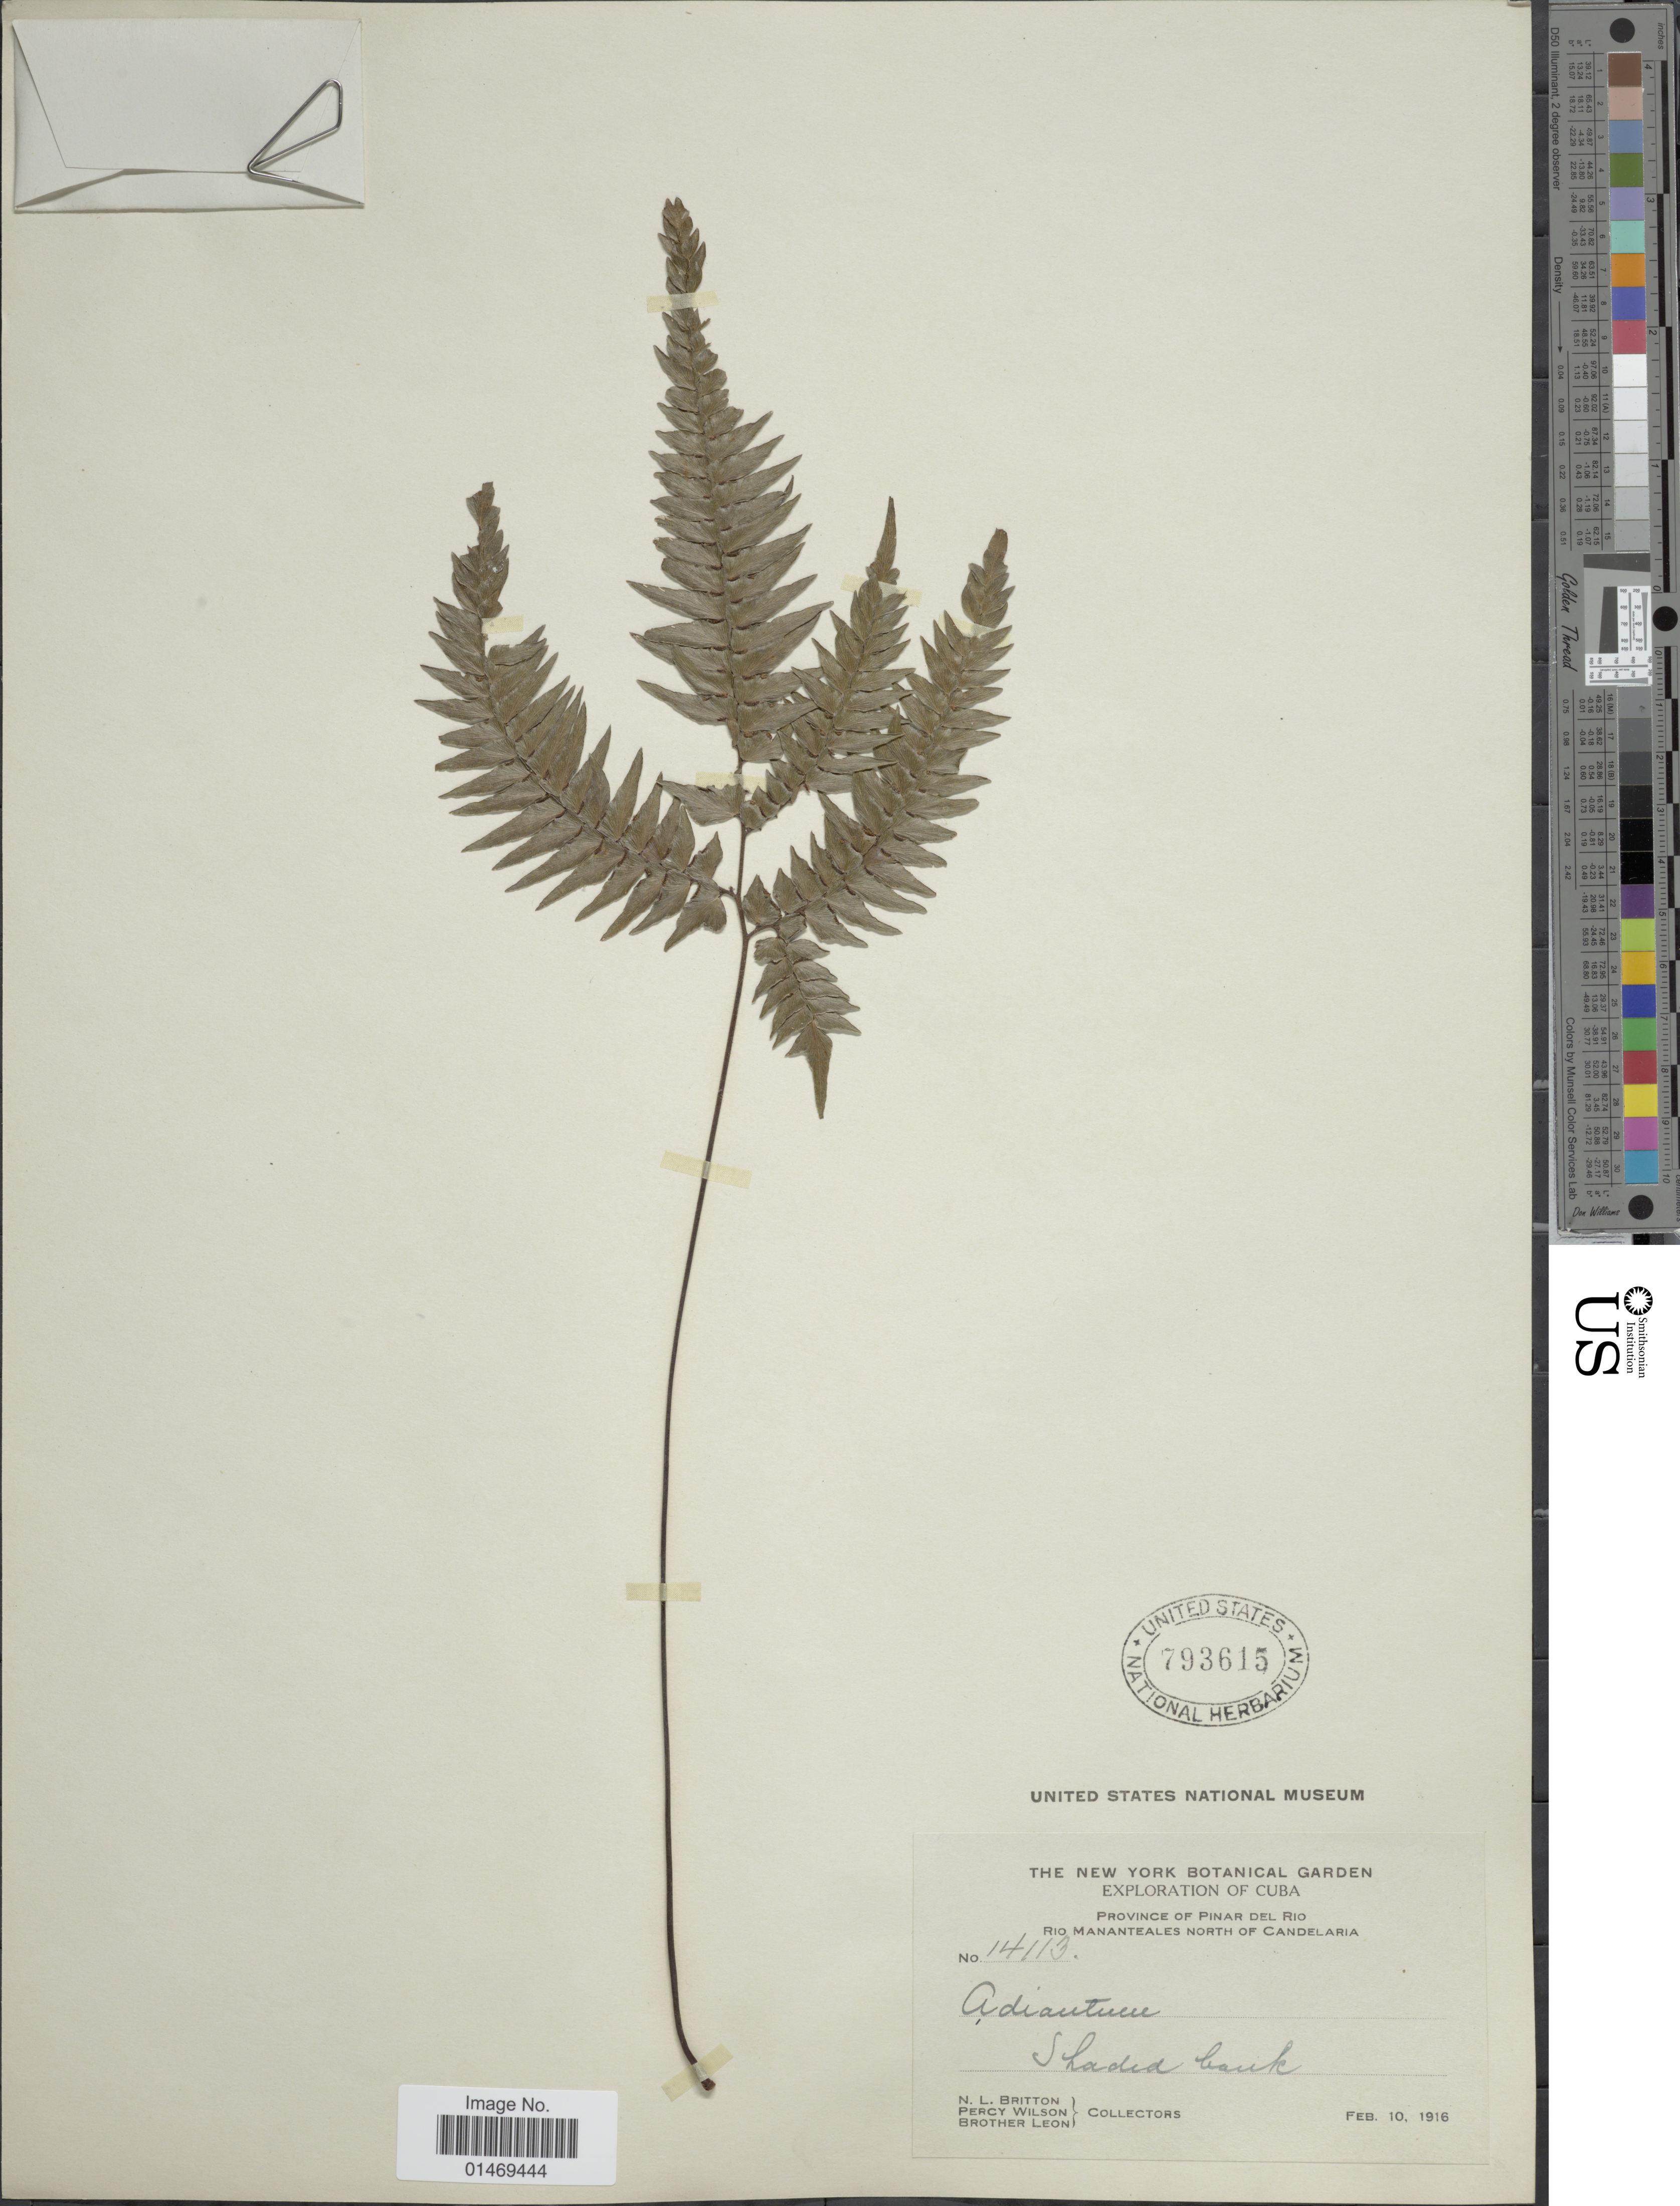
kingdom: Plantae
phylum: Tracheophyta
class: Polypodiopsida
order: Polypodiales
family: Pteridaceae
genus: Adiantum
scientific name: Adiantum pyramidale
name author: (L.) Willd.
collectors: N. Britton, P. Wilson & Bro. León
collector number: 14113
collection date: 1916-02-10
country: Cuba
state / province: Pinar del Río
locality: Exploration of Cuba, Rio Mananteales North of Cadelaria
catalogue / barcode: US 793615